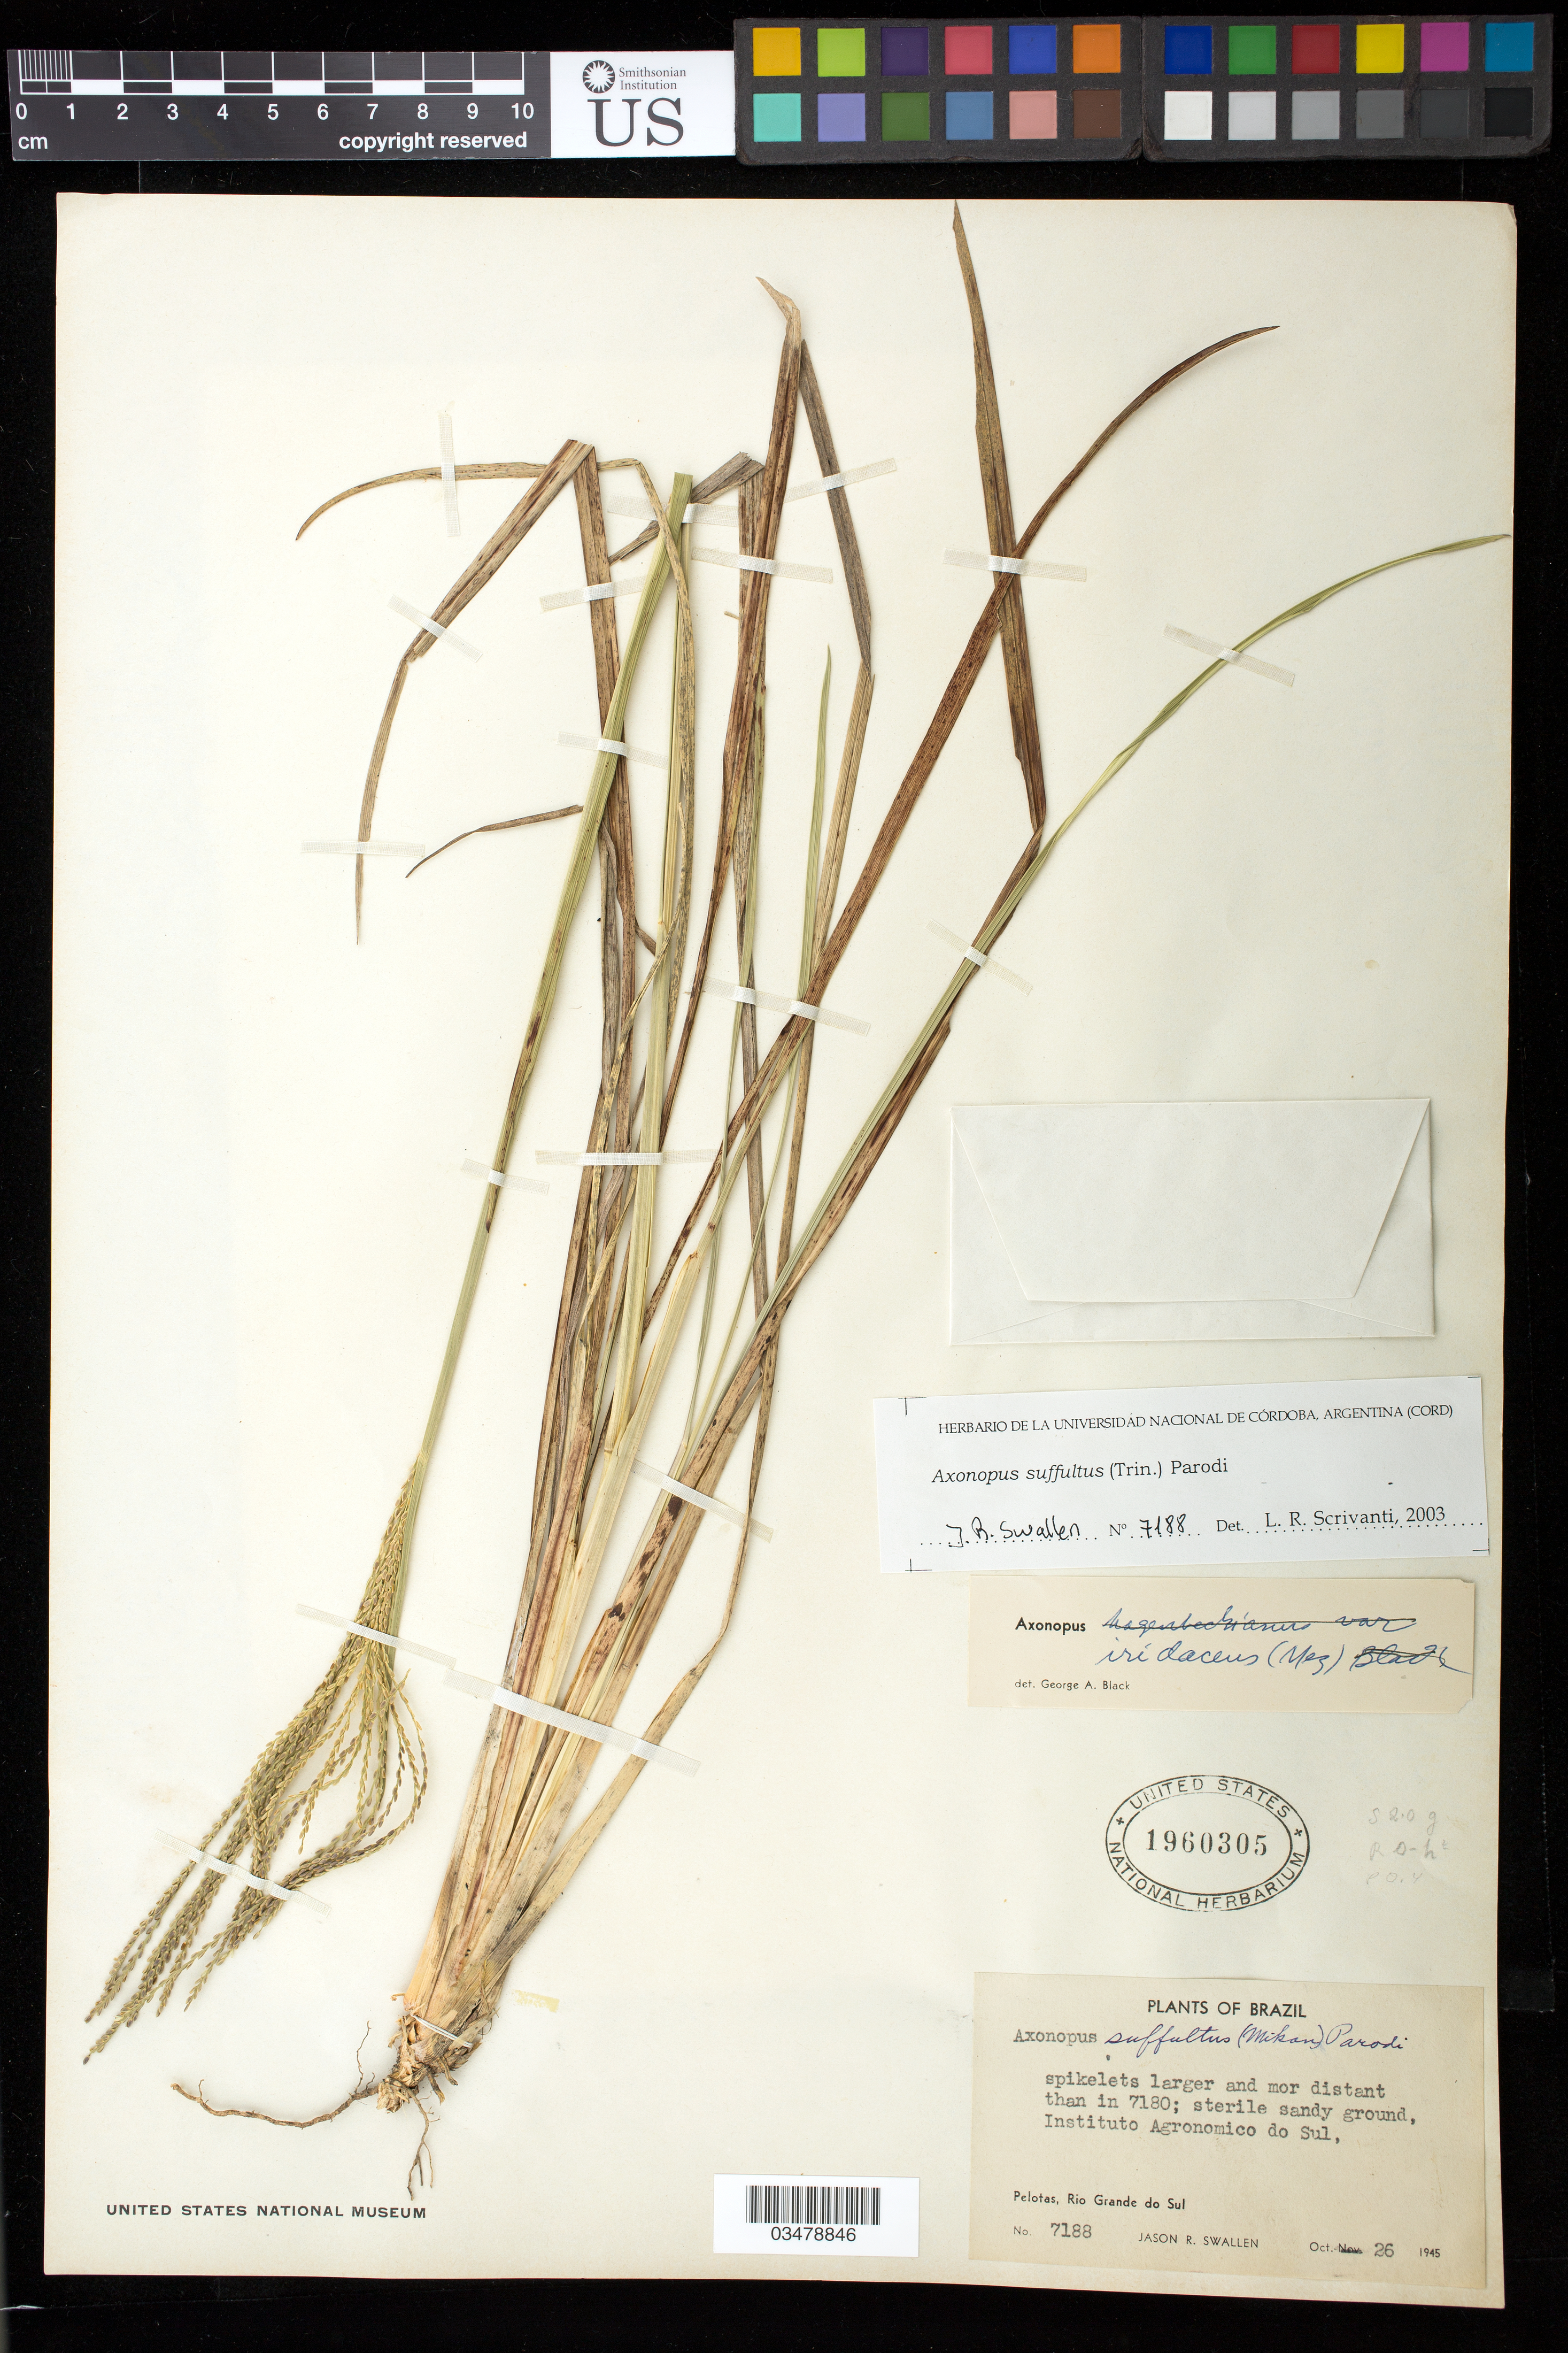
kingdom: Plantae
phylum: Tracheophyta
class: Liliopsida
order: Poales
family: Poaceae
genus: Axonopus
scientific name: Axonopus suffultus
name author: (Nees) Kuhlm.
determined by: Scrivanti, L. R.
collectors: J. R. Swallen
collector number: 7188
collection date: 1945-10-26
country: Brazil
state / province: Rio Grande do Sul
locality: Instituto Agronomico do Sul, Pelotas.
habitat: Sterile sandy ground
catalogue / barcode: US 1960305